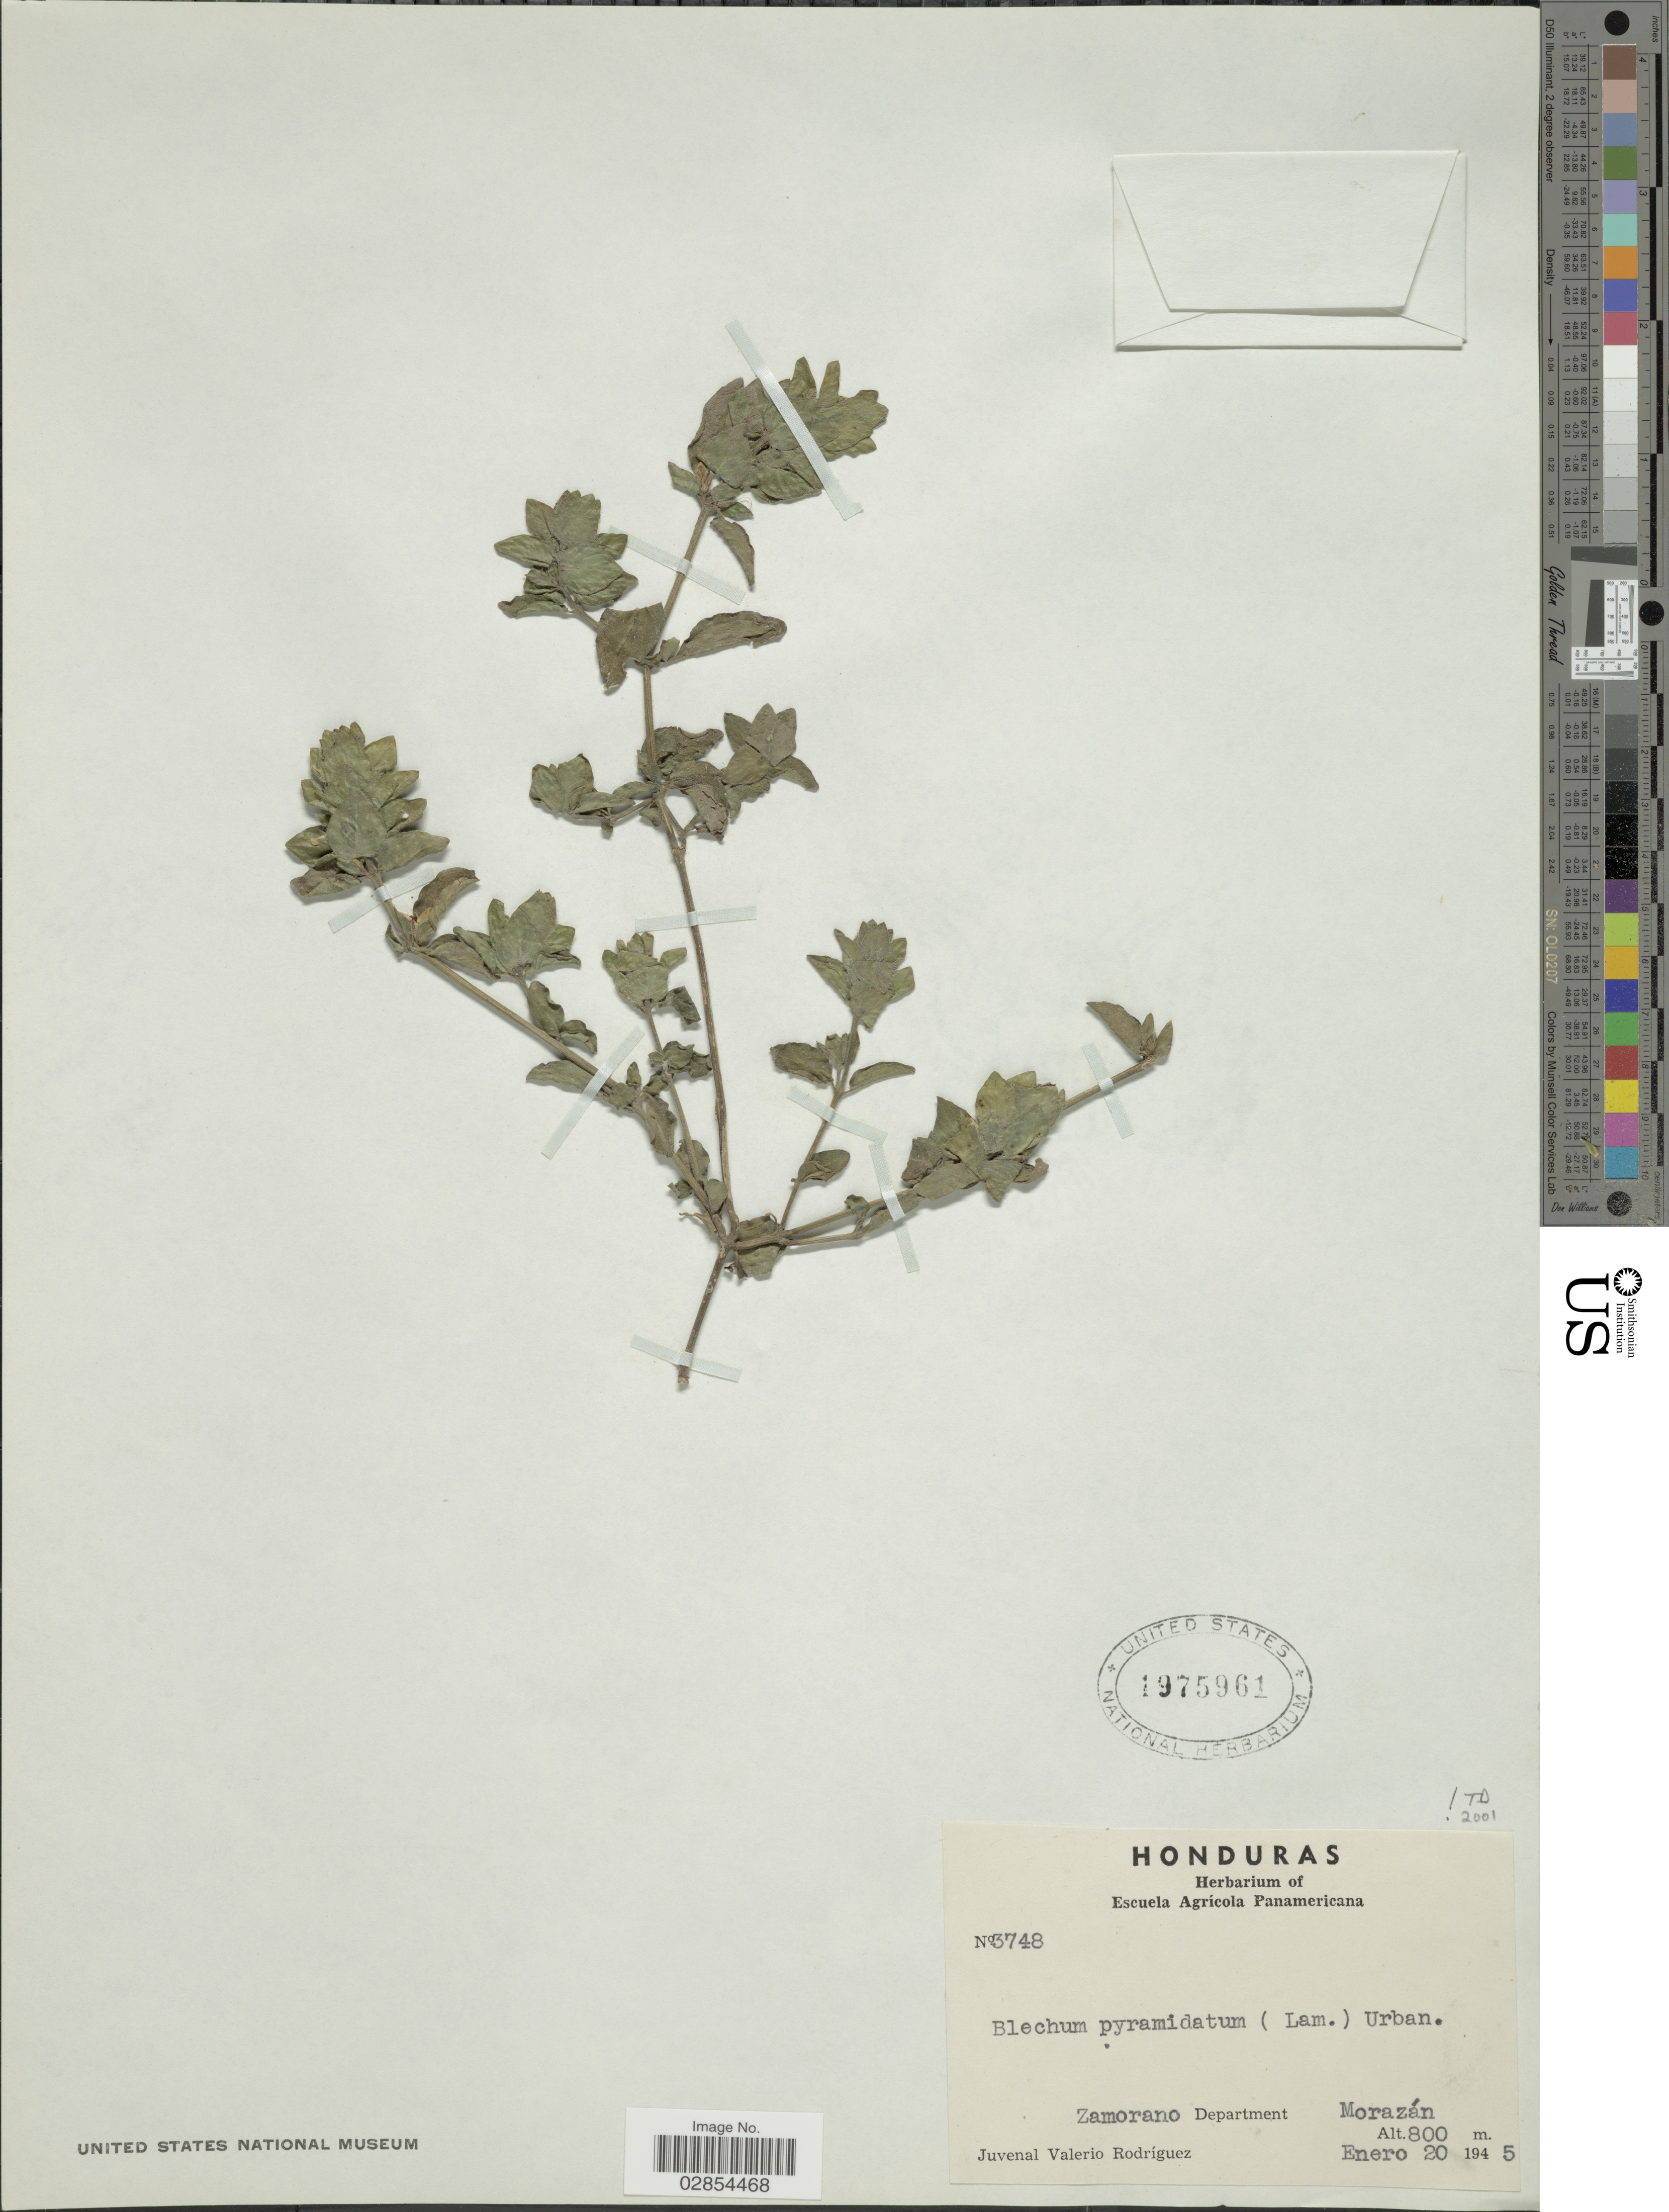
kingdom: Plantae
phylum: Tracheophyta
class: Magnoliopsida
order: Lamiales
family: Acanthaceae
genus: Blechum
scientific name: Blechum brownei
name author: Juss.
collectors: J. Valerio R.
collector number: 3748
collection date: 1945-01-20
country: Honduras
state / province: Fco. Morazán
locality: Zamorano Department Morazán.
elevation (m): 800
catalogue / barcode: US 1975961